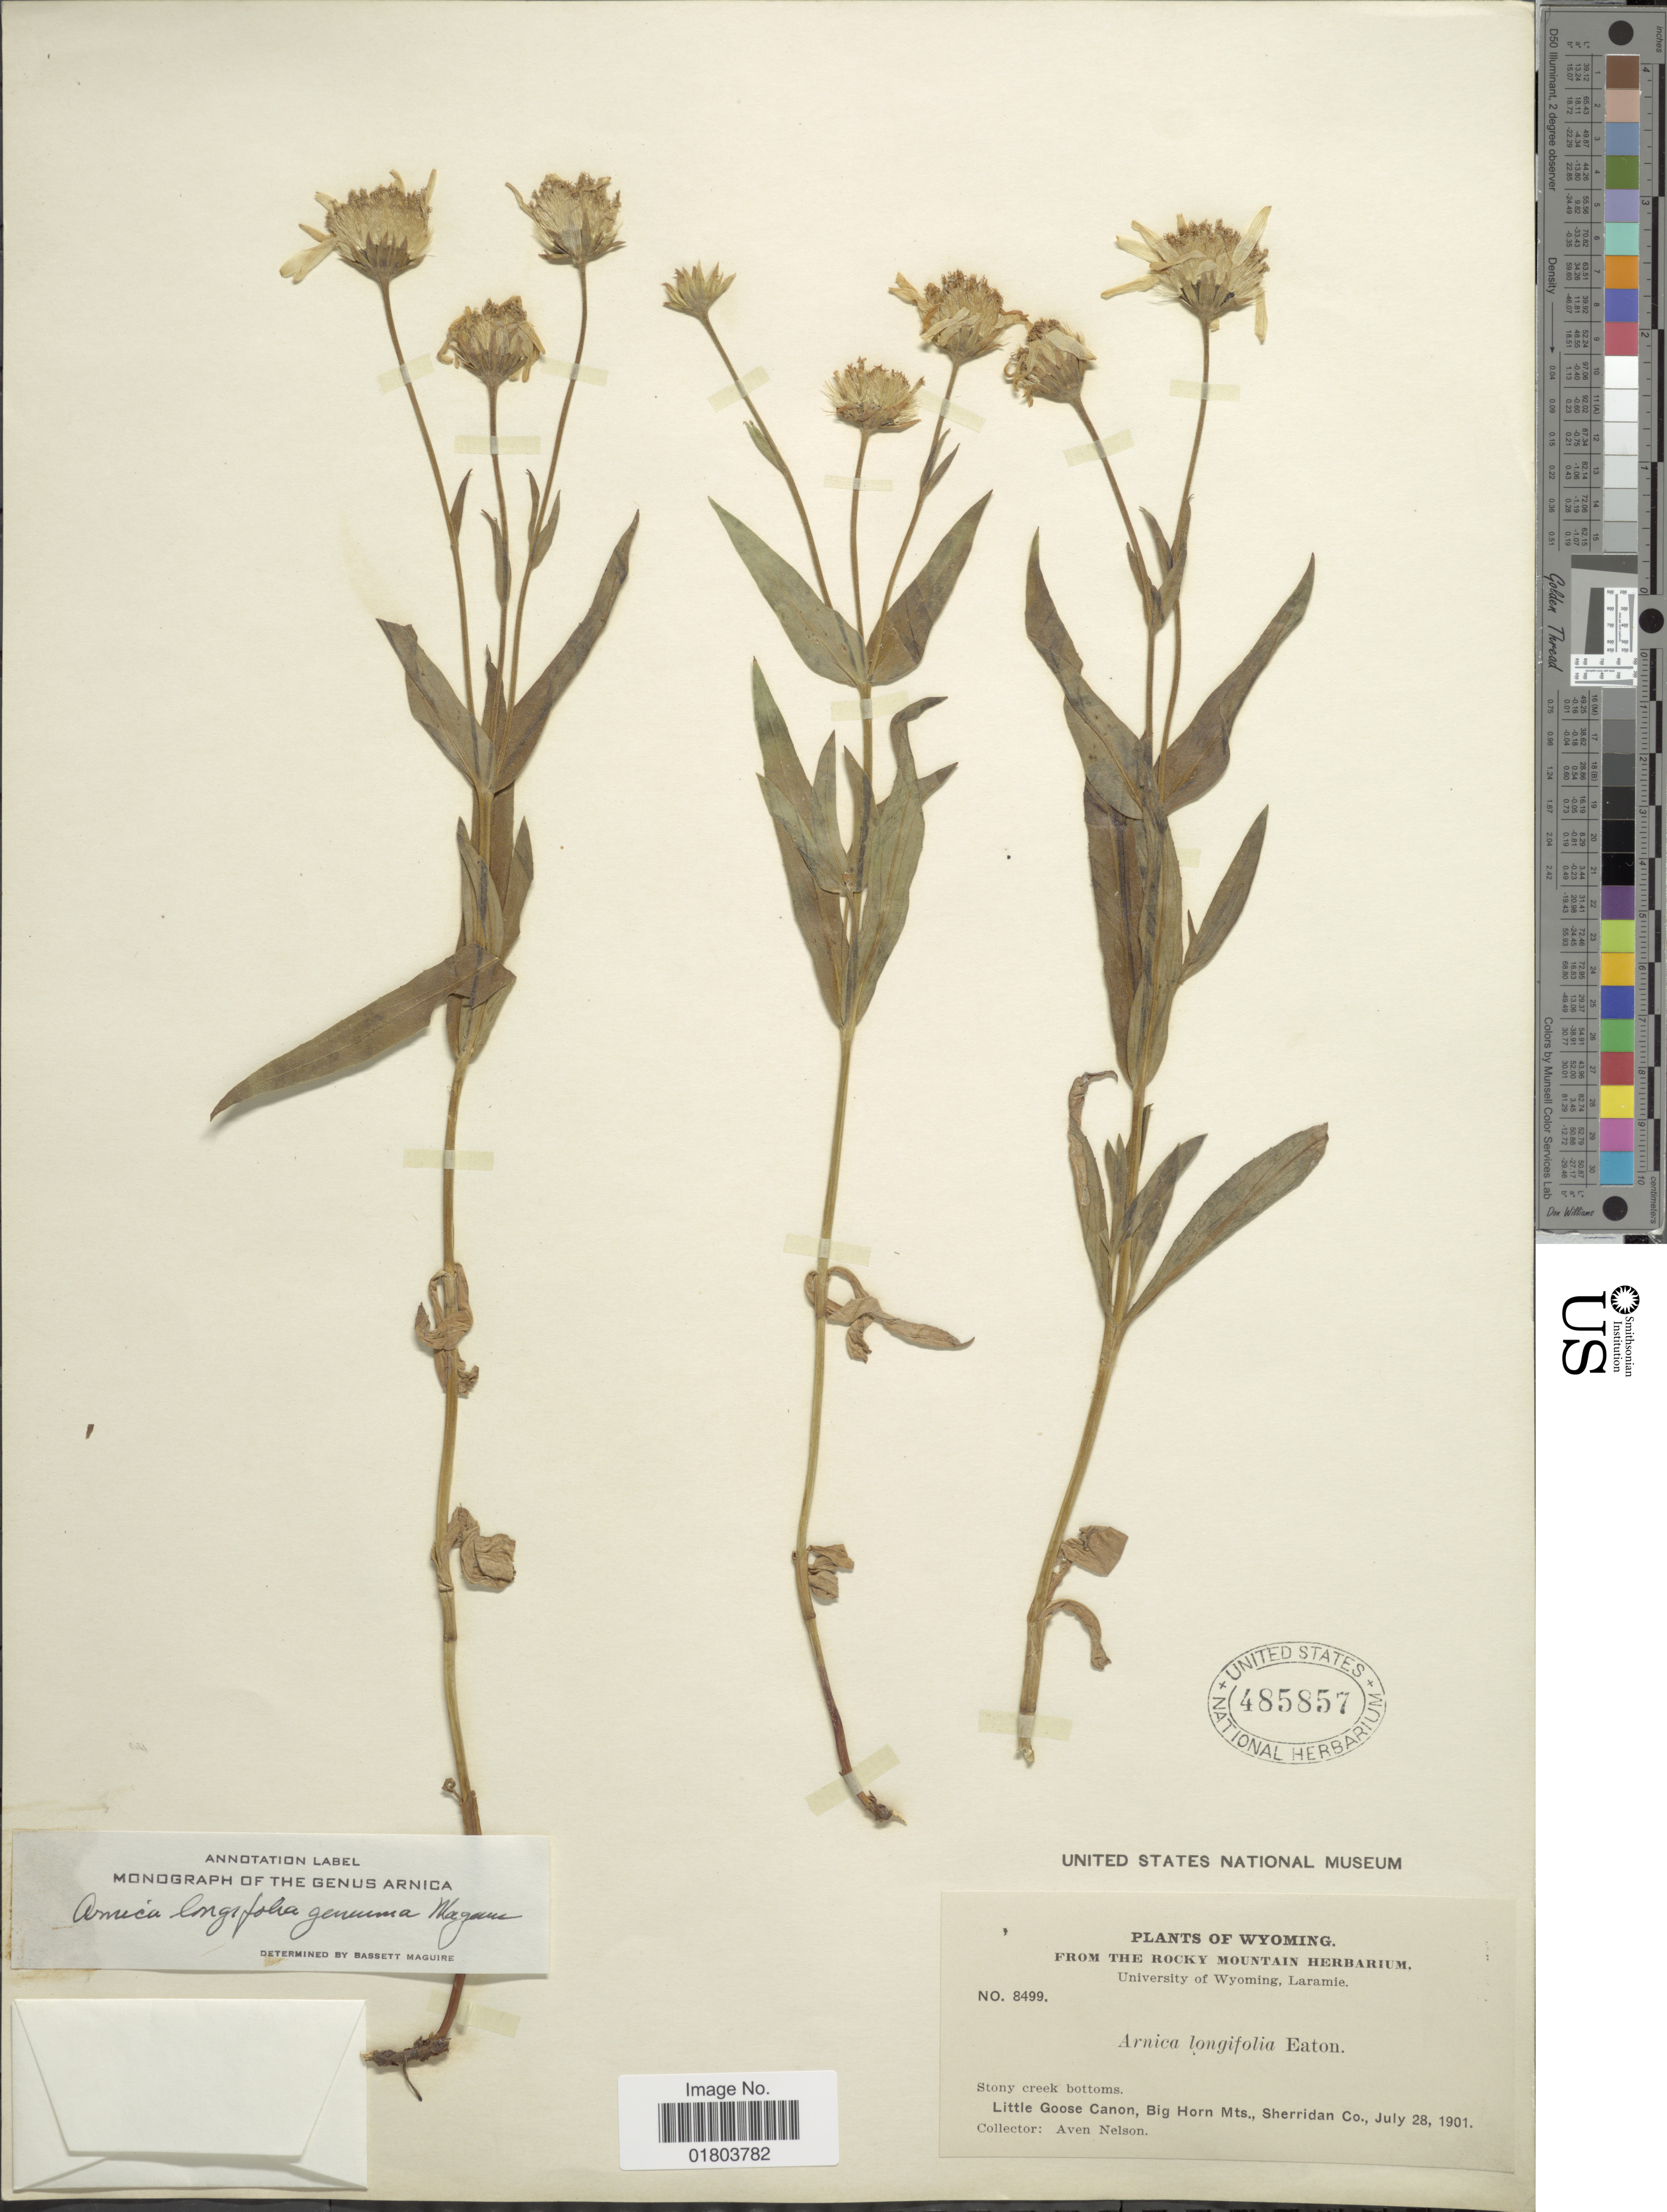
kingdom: Plantae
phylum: Tracheophyta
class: Magnoliopsida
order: Asterales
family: Asteraceae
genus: Arnica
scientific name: Arnica longifolia subsp. genuina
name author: Maguire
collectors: A. Nelson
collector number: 8499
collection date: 1901-07-28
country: United States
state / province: Wyoming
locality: Stony creek bottoms, Little Goose Canon, Big Horn Mts., Sherridan Co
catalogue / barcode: US 485857